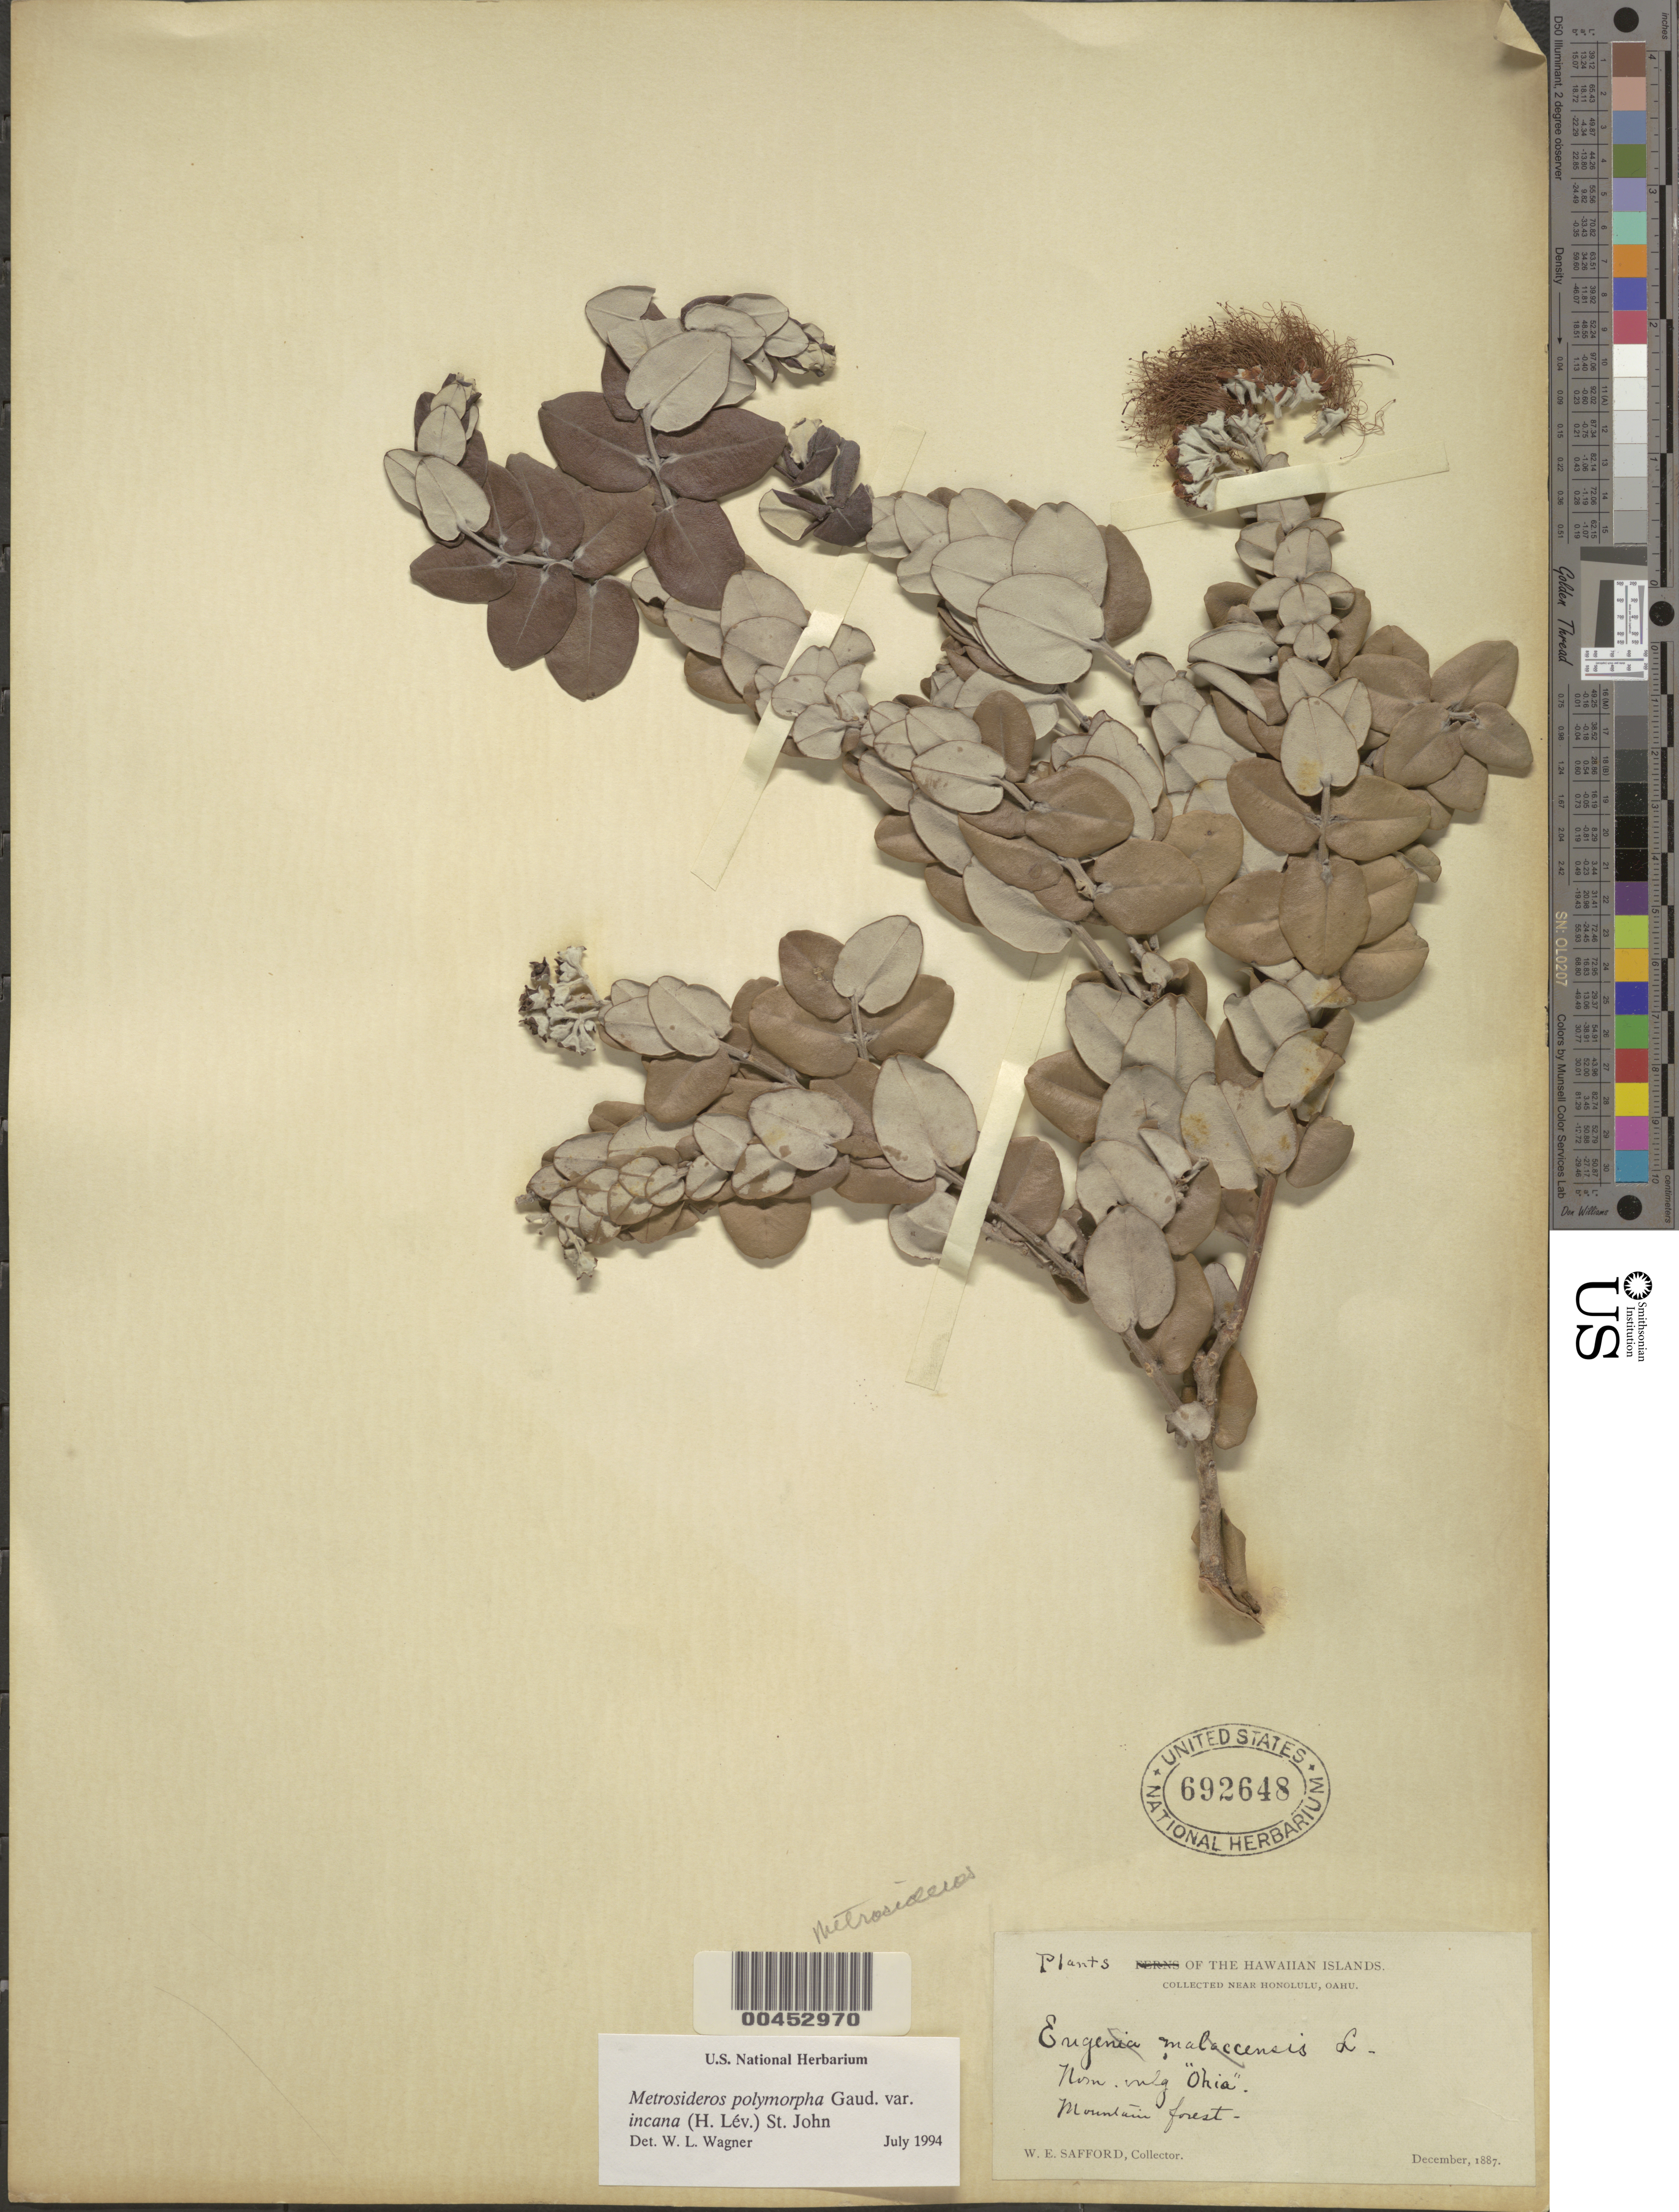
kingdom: Plantae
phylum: Tracheophyta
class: Magnoliopsida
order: Myrtales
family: Myrtaceae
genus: Metrosideros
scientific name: Metrosideros polymorpha var. incana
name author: H. St. John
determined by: Wagner, W. L., (BOT), Smithsonian Institution - National Museum of Natural History (UNITED STATES)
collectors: W. E. Safford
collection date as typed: Dec 1887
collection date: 1887-12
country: United States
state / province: Hawaii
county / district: Honolulu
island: Oahu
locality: Near Honolulu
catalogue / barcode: US 692648